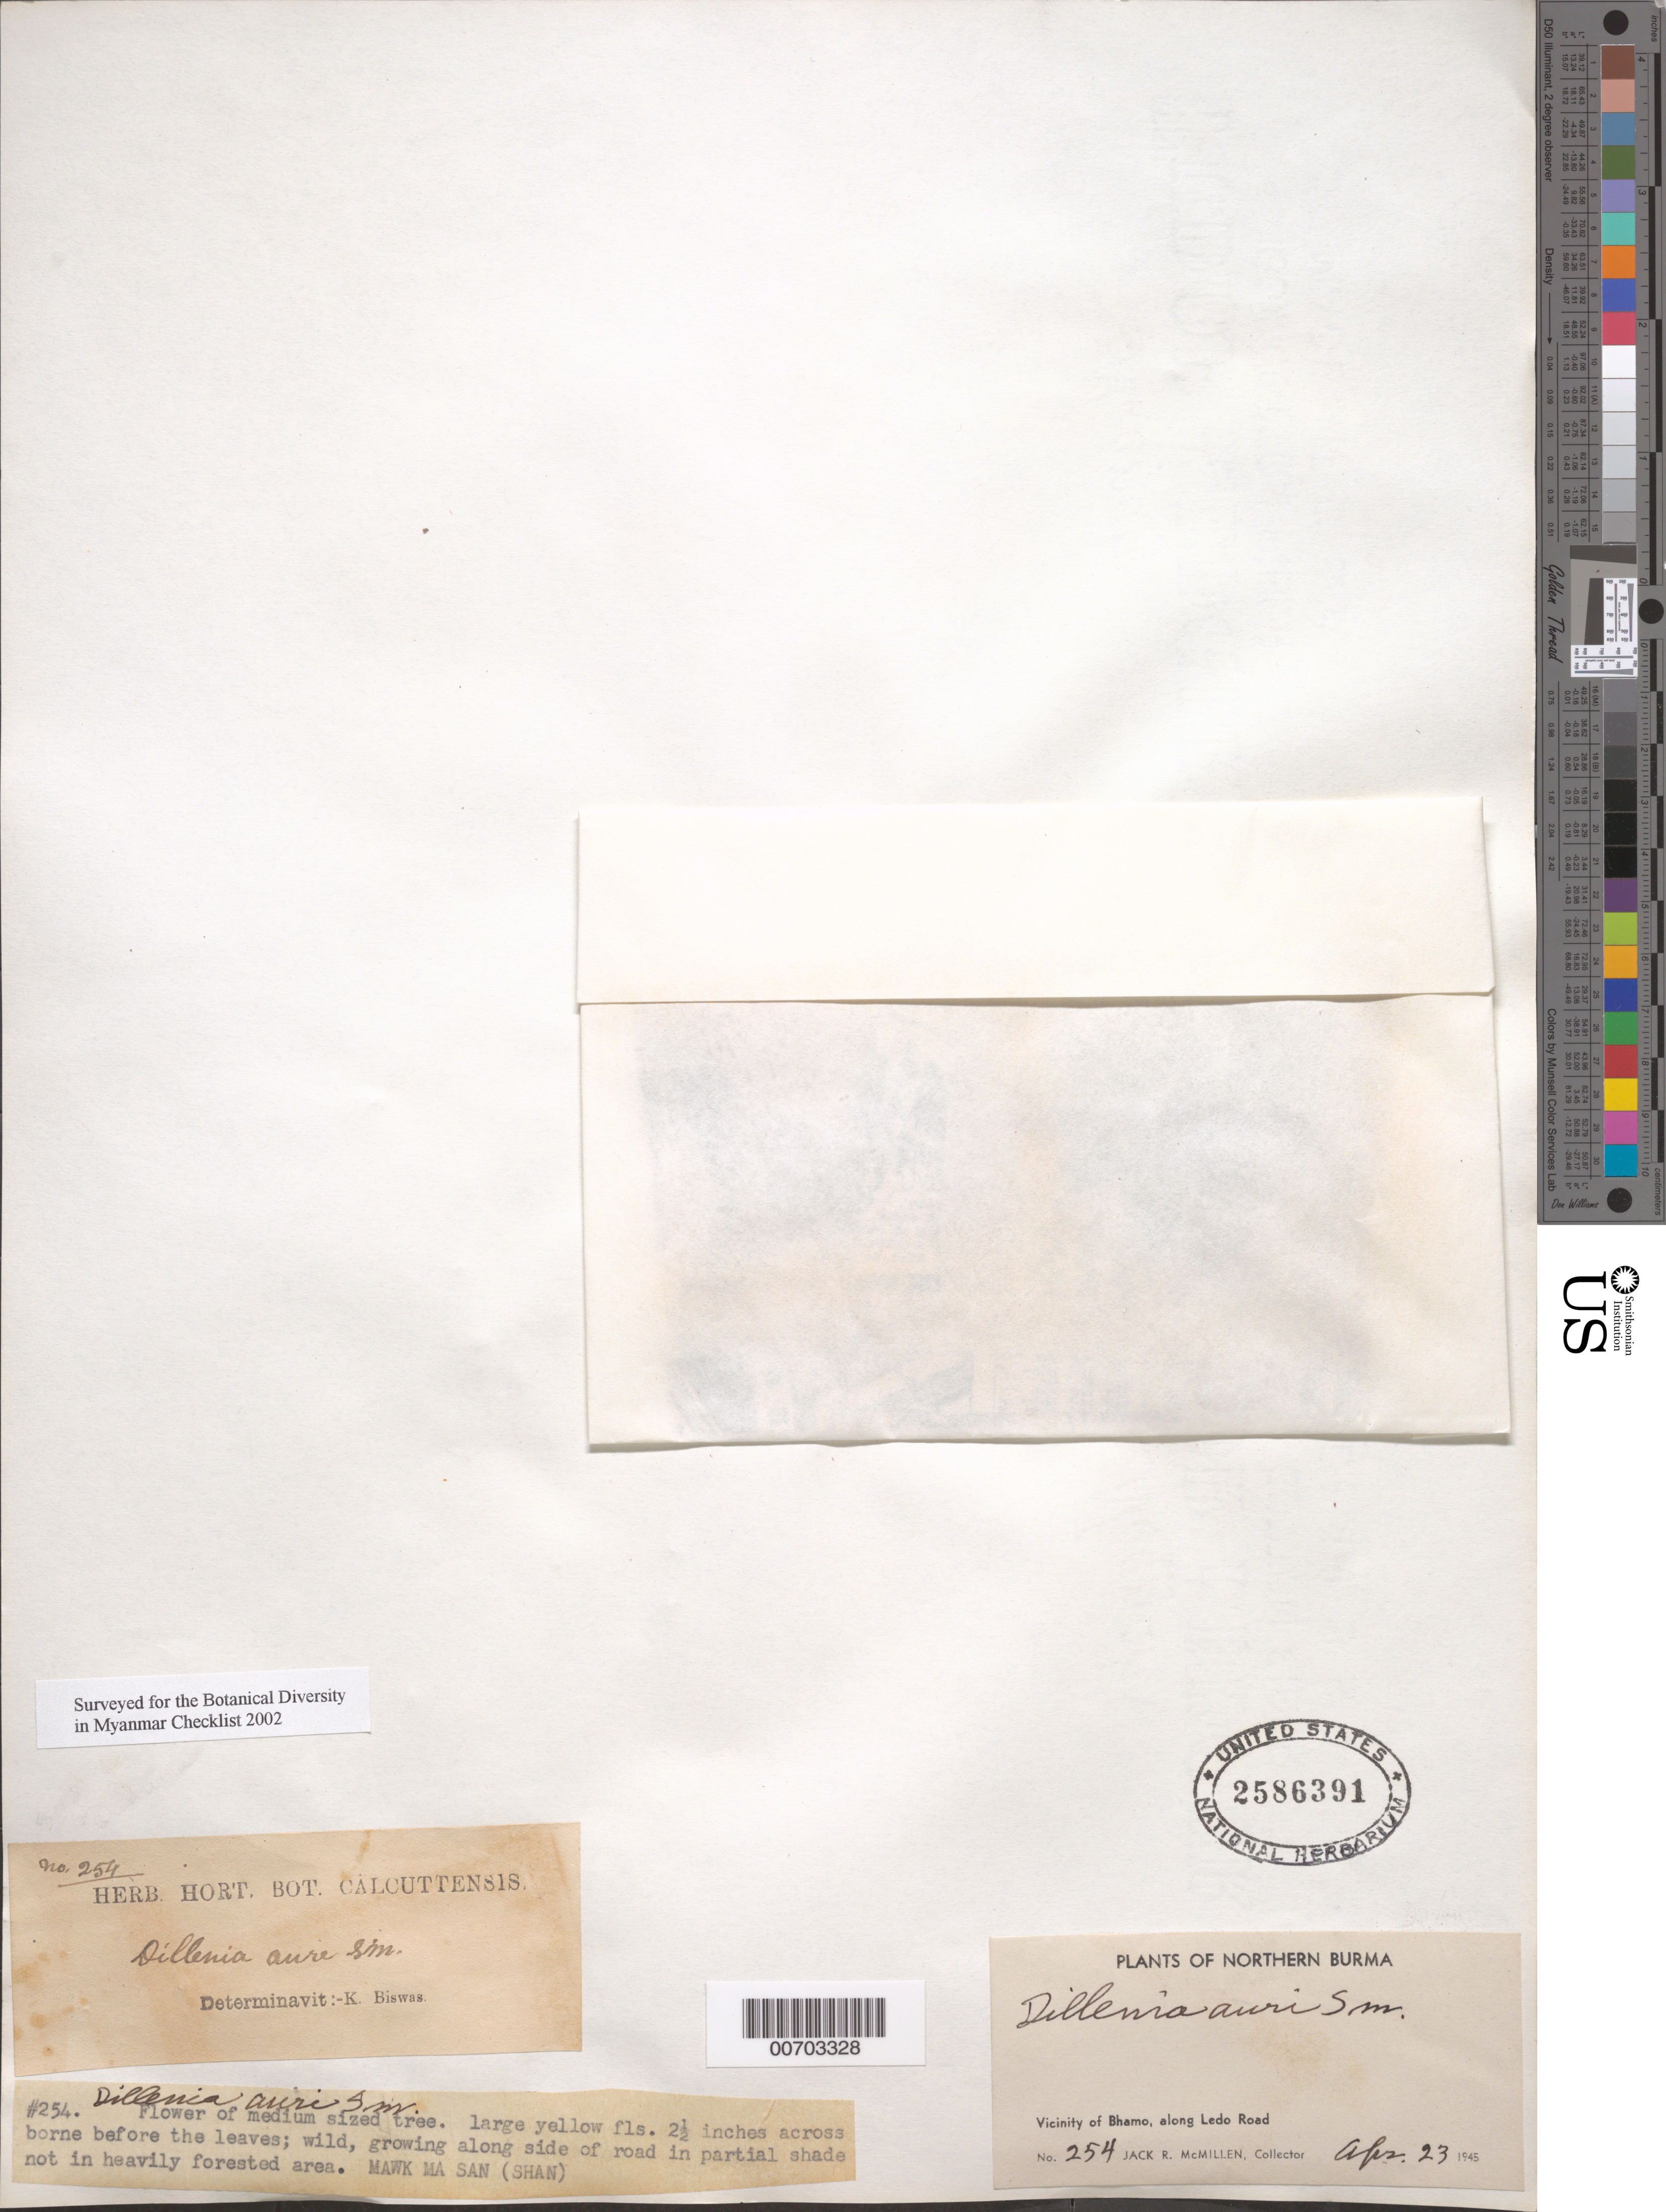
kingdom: Plantae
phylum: Tracheophyta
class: Magnoliopsida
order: Dilleniales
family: Dilleniaceae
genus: Dillenia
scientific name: Dillenia aurea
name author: Sm.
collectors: J. McMillen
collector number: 254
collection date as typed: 23 Apr 1945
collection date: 1945-04-23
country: Myanmar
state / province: Shan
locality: Mawk-Ma-San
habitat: Partial shade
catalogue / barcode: US 2586391